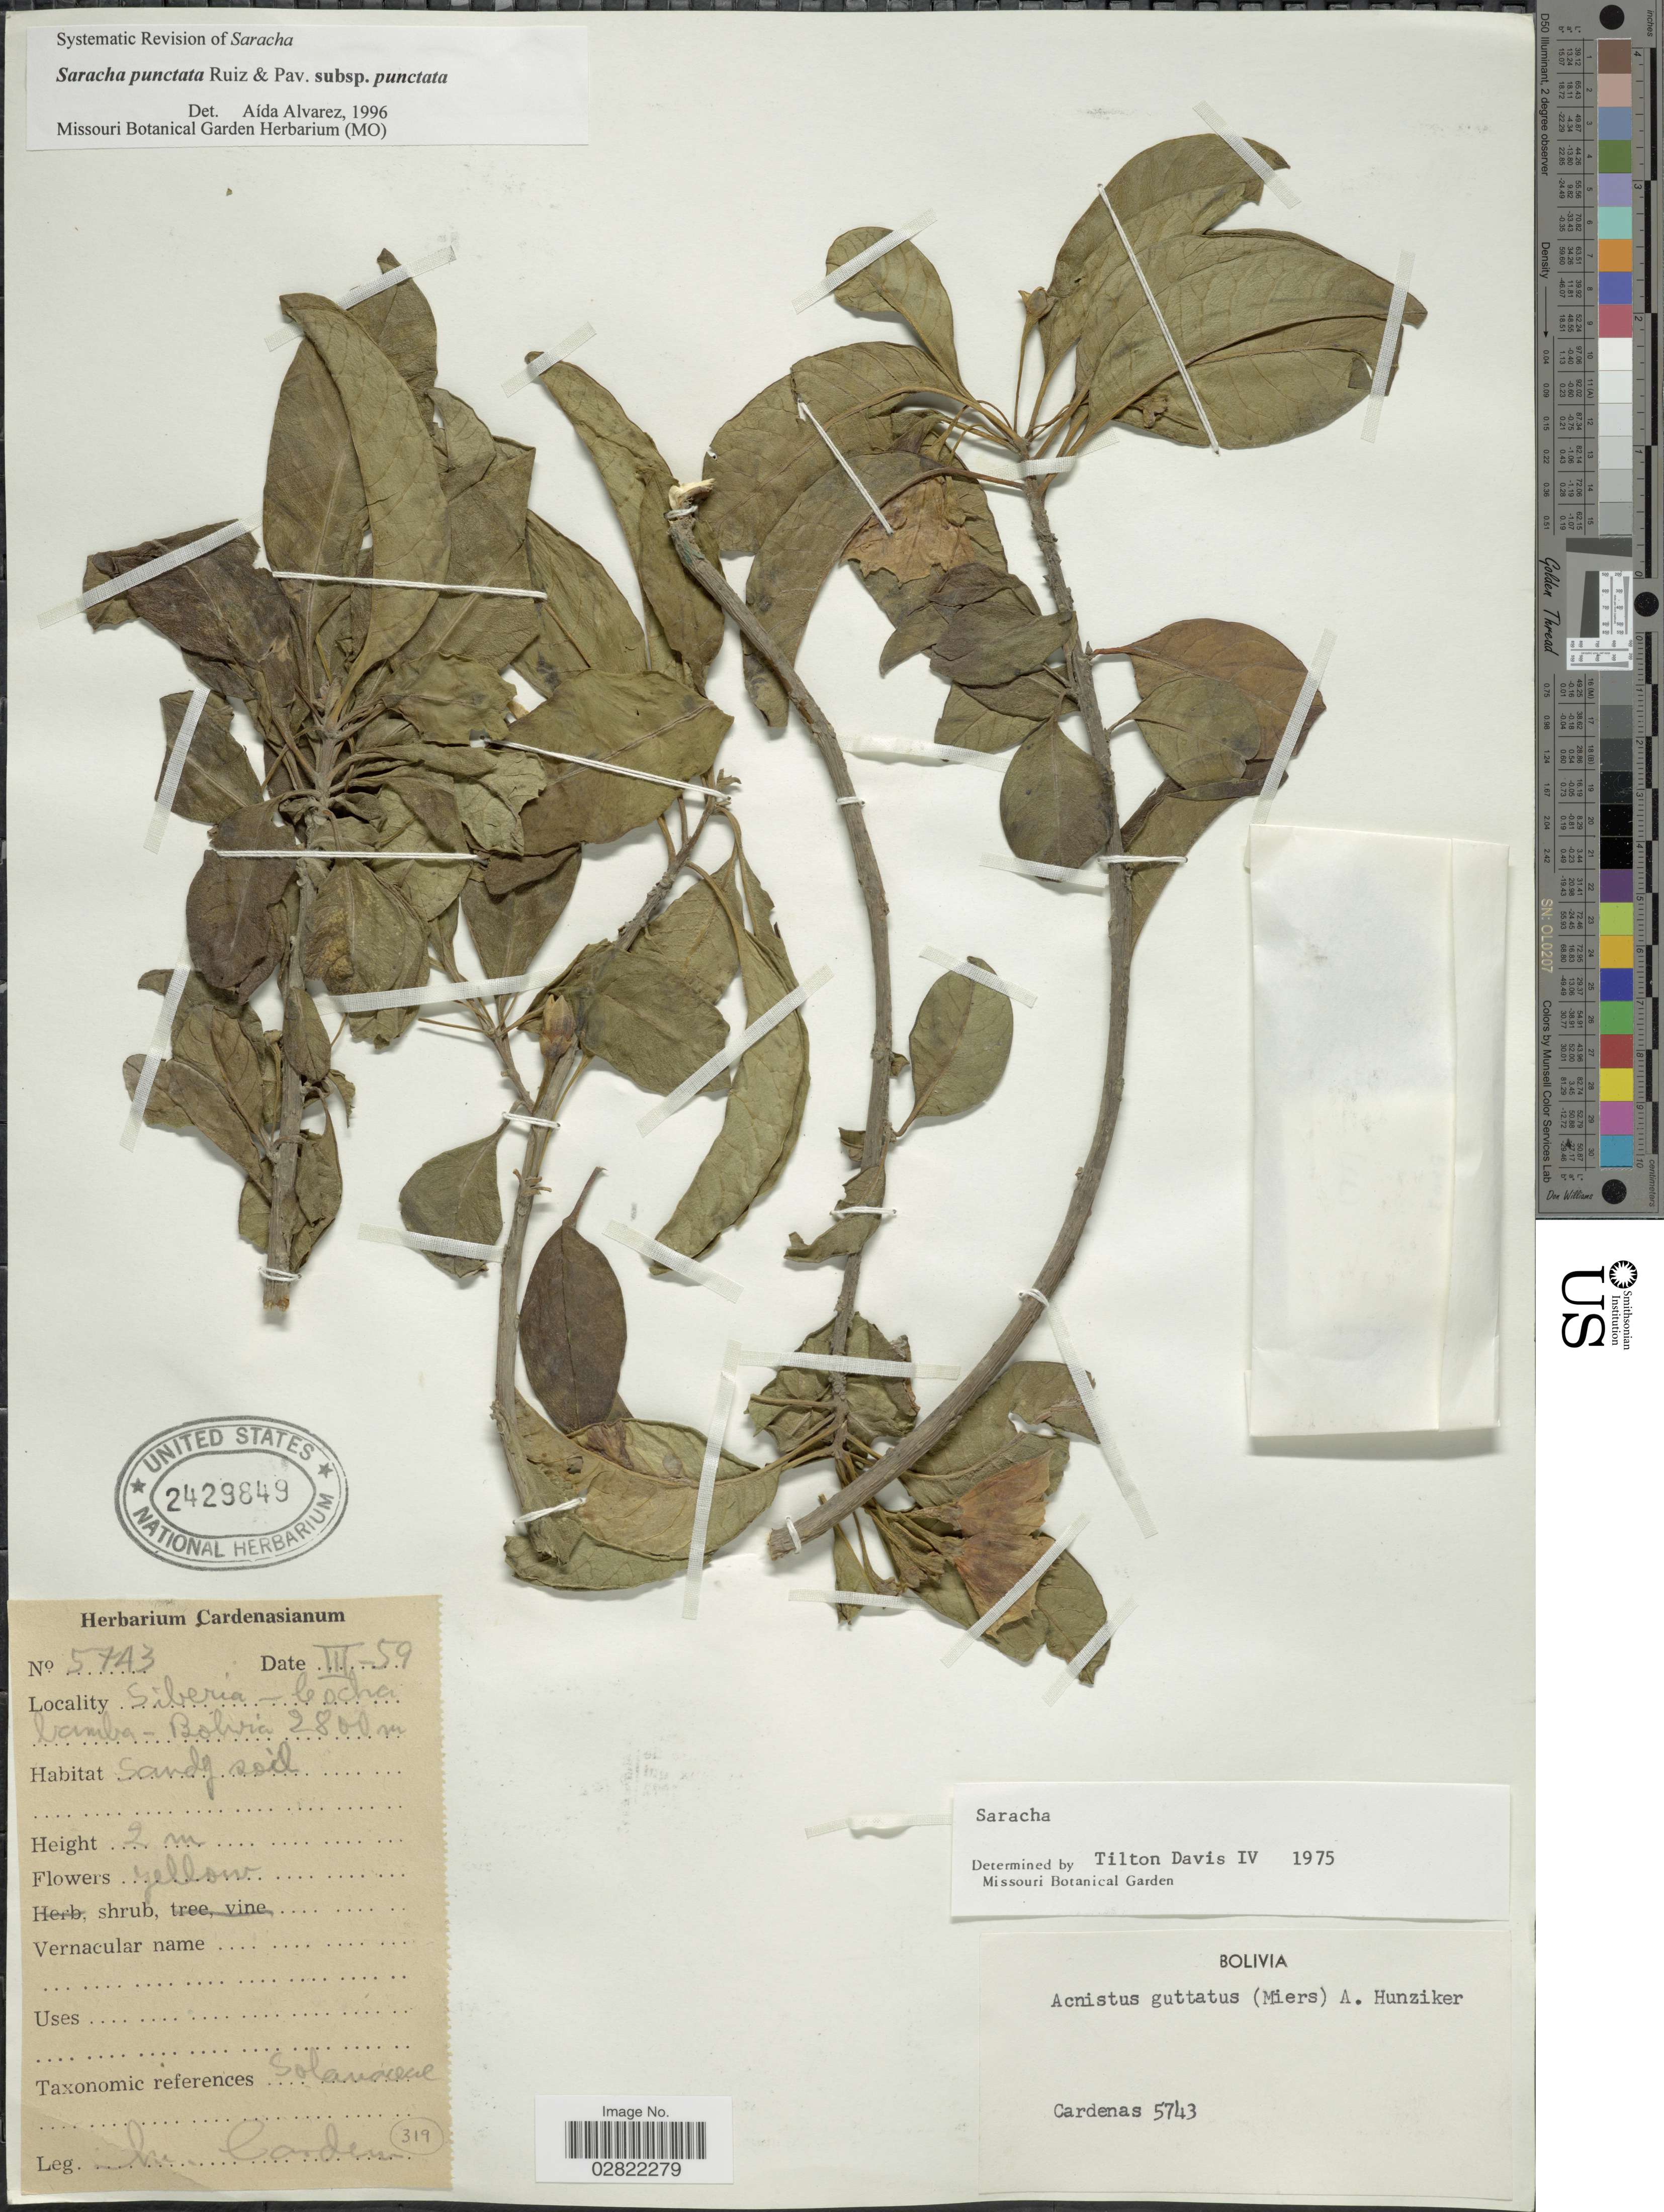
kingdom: Plantae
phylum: Tracheophyta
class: Magnoliopsida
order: Solanales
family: Solanaceae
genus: Saracha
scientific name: Saracha punctata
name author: Ruiz & Pav.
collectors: M. Cárdenas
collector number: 5743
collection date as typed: Transcribed d/m/y: /3/59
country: Bolivia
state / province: Cochabamba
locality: Siberia - Cochabamba, Bolivia.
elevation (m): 2800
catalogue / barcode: US 2429849